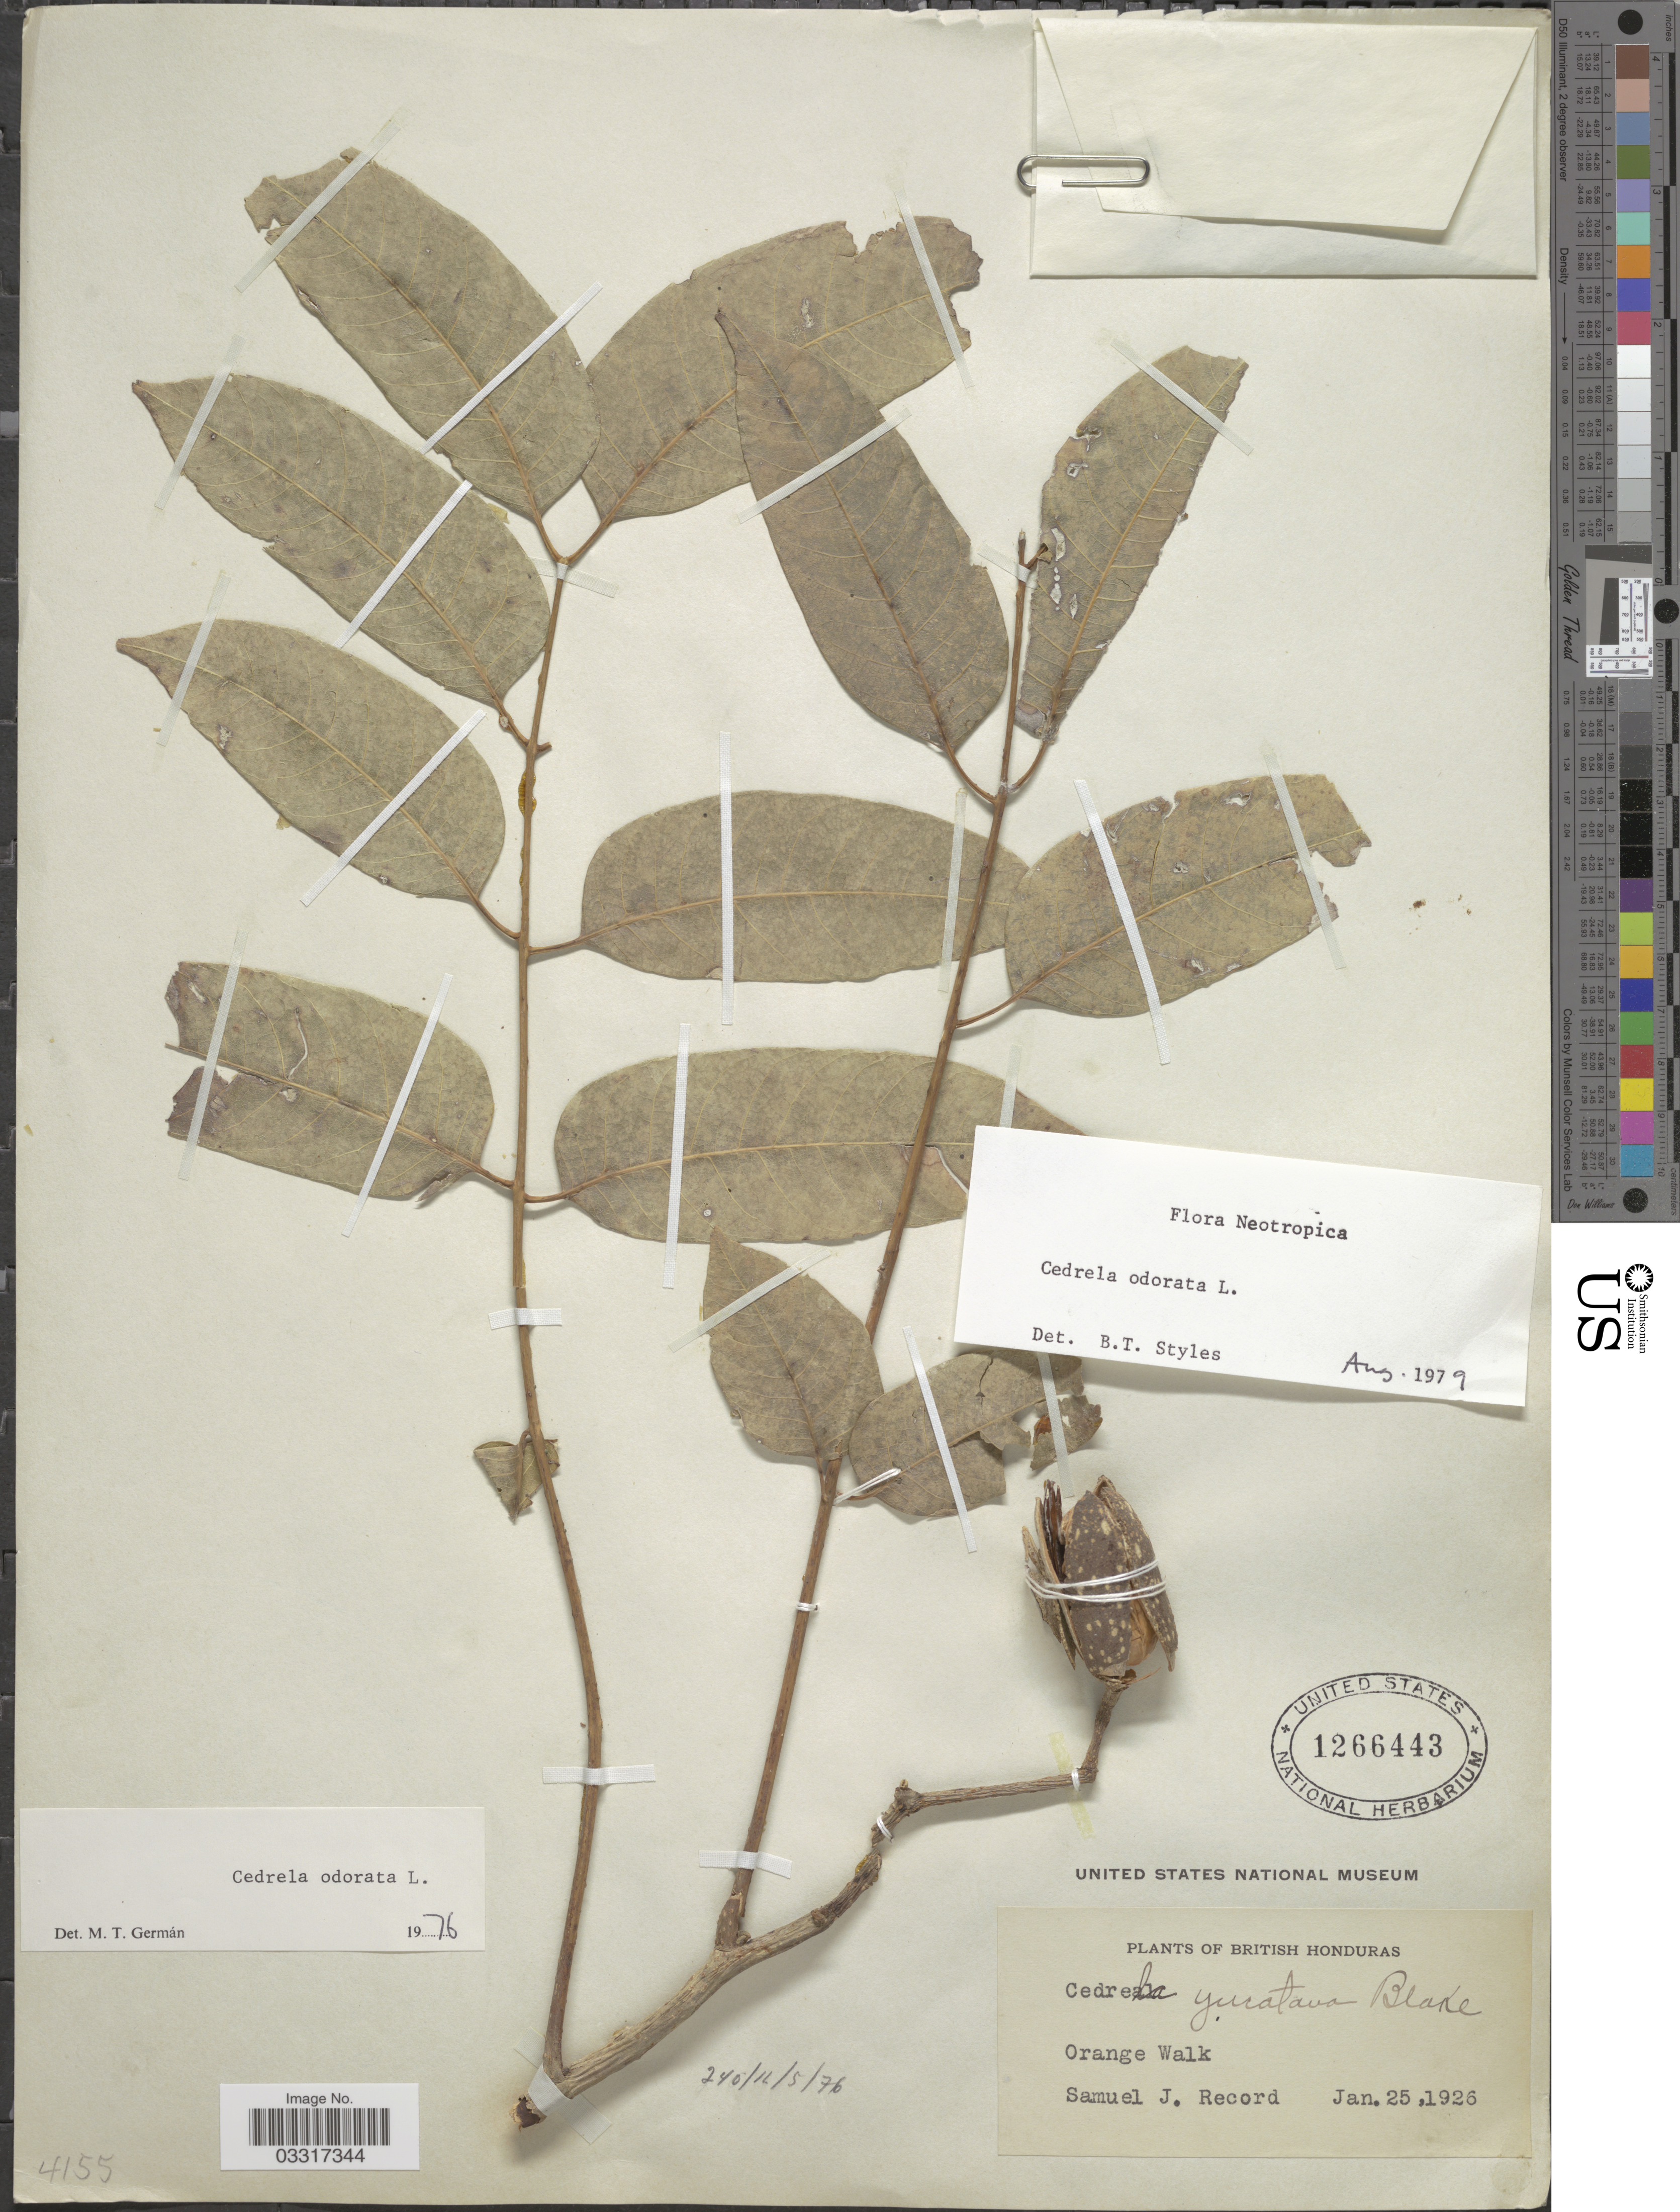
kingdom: Plantae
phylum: Tracheophyta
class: Magnoliopsida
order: Sapindales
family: Meliaceae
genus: Cedrela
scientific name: Cedrela odorata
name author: L.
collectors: S. J. Record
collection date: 1926-01-25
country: Belize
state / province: Orange Walk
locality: British Honduras.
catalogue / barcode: US 1266443